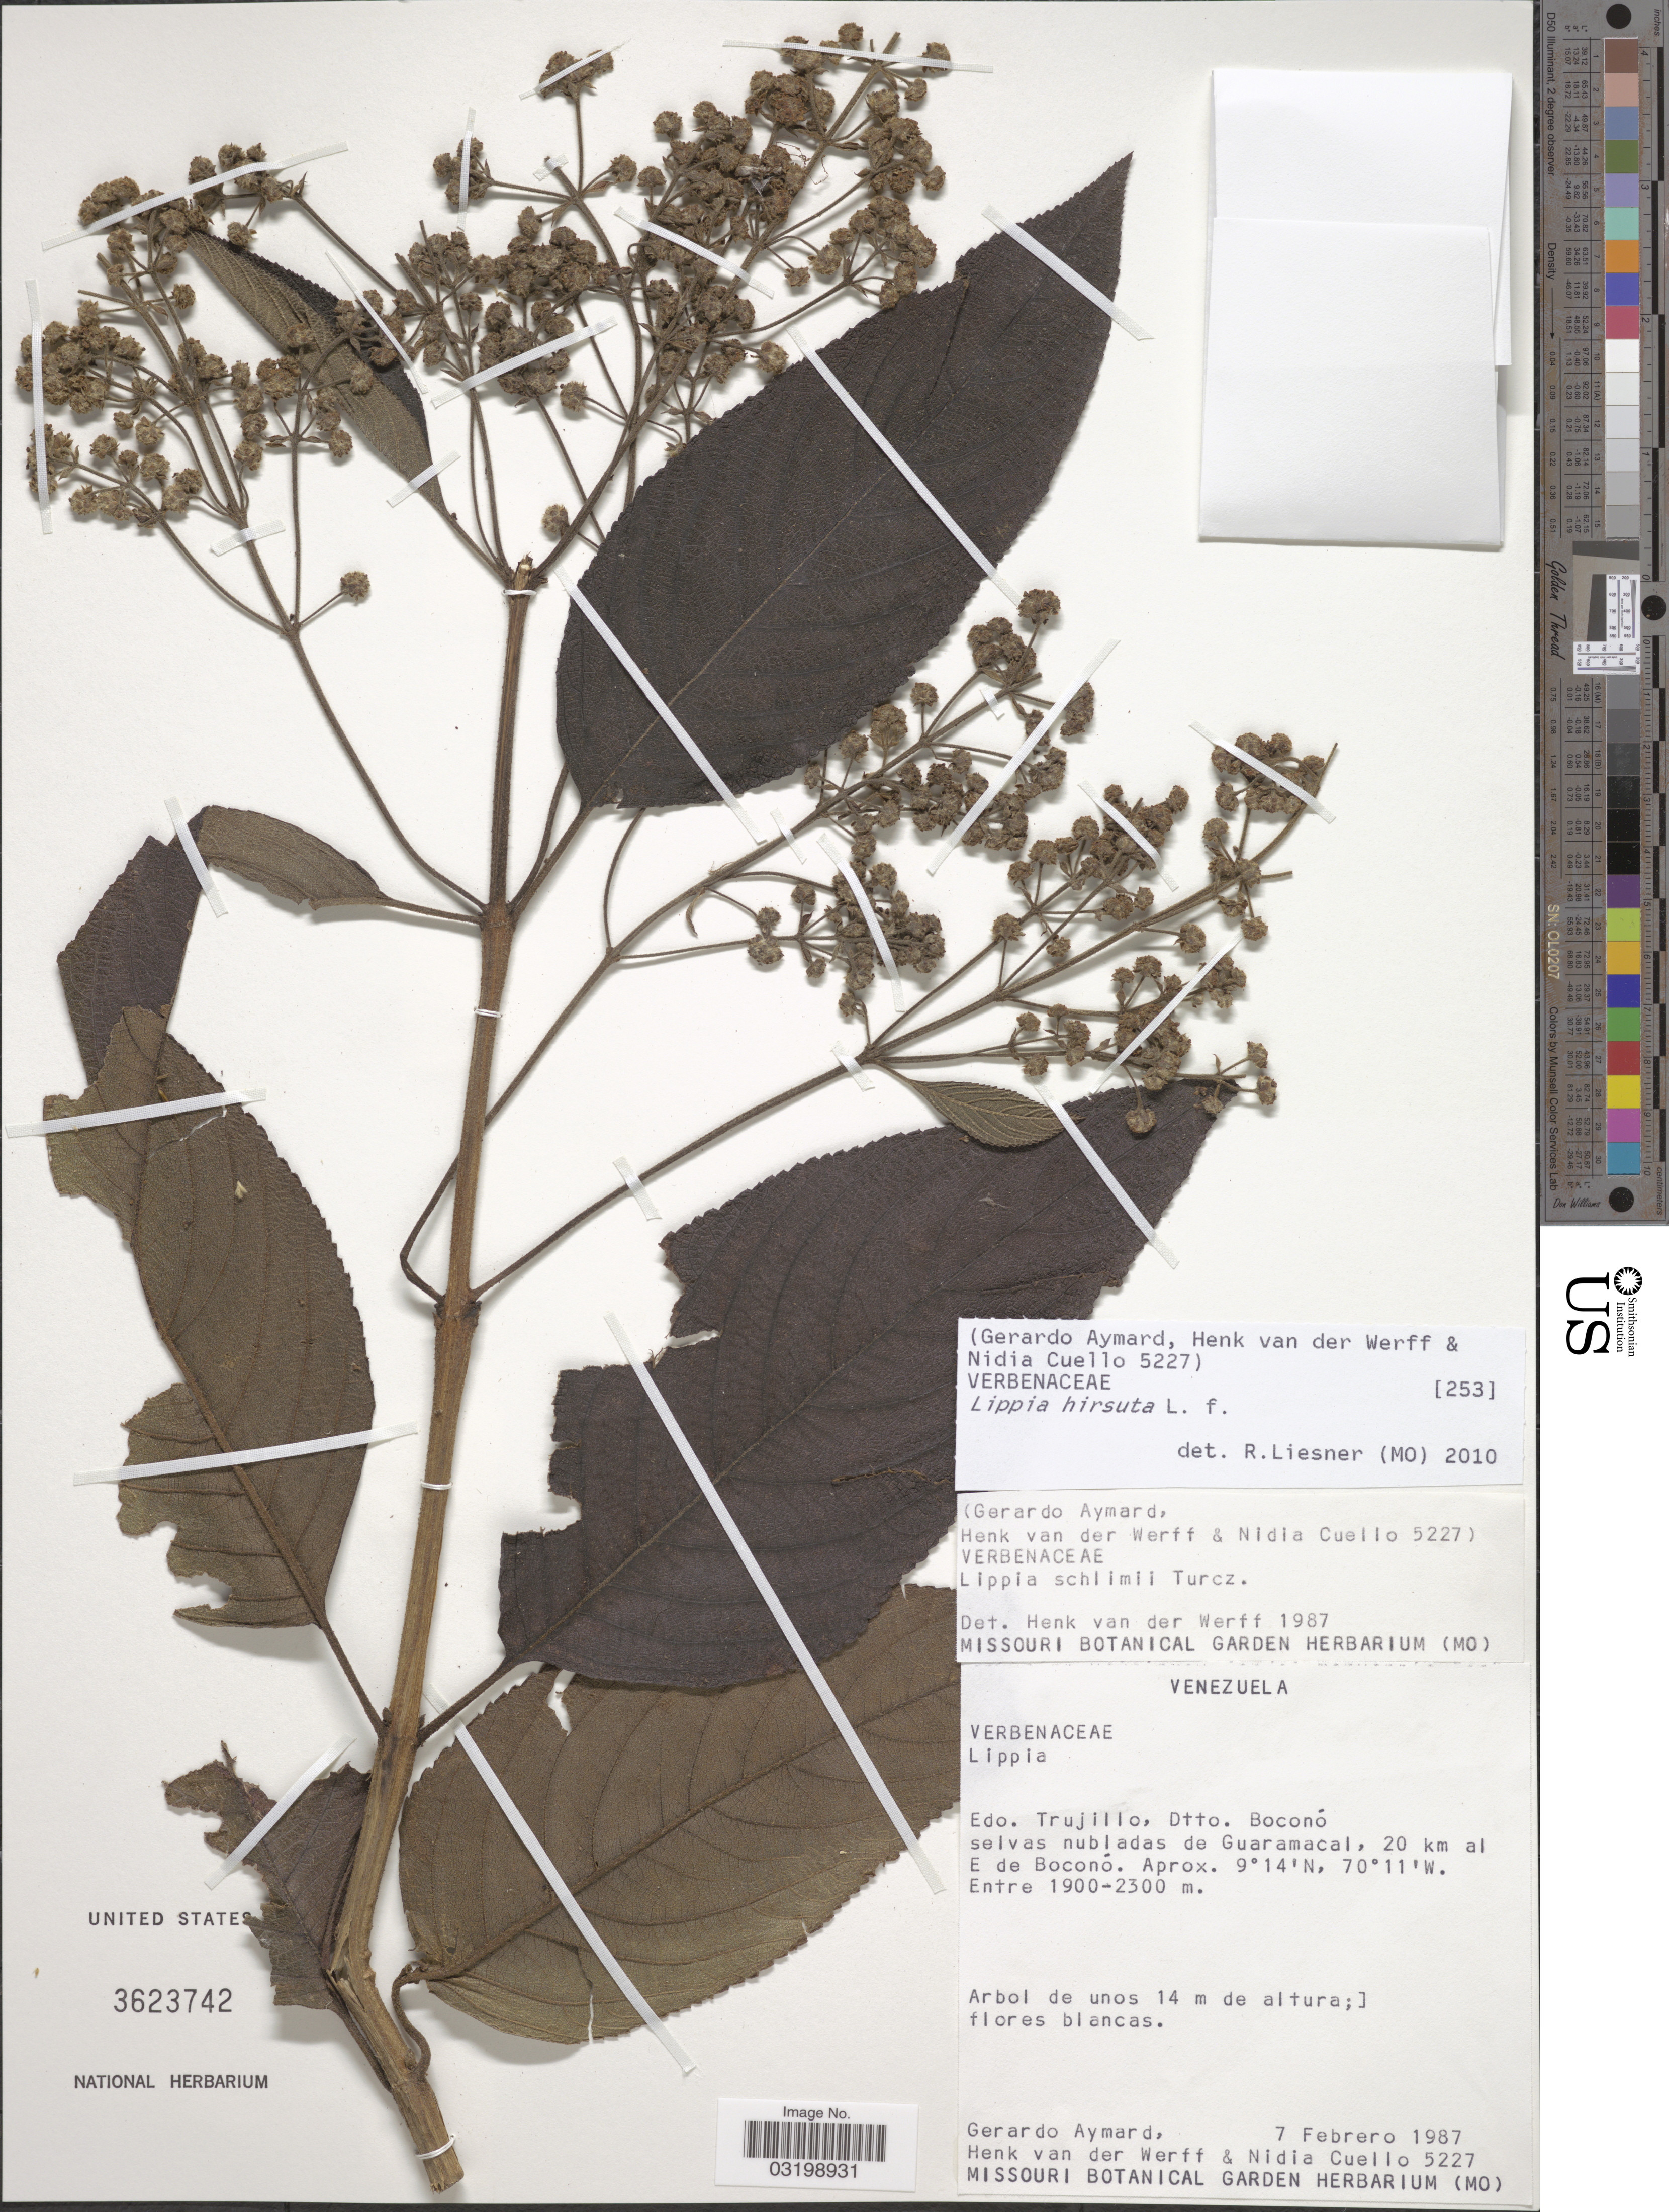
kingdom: Plantae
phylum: Tracheophyta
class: Magnoliopsida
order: Lamiales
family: Verbenaceae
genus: Lippia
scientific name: Lippia hirsuta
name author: L. f.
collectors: G. A. Aymard, H. van der Werff & N. L. Cuello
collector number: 5227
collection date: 1987-02-07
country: Venezuela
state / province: Trujillo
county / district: Boconó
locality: Guaramacal. 20 km E Boconó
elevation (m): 1900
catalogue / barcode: US 3623742